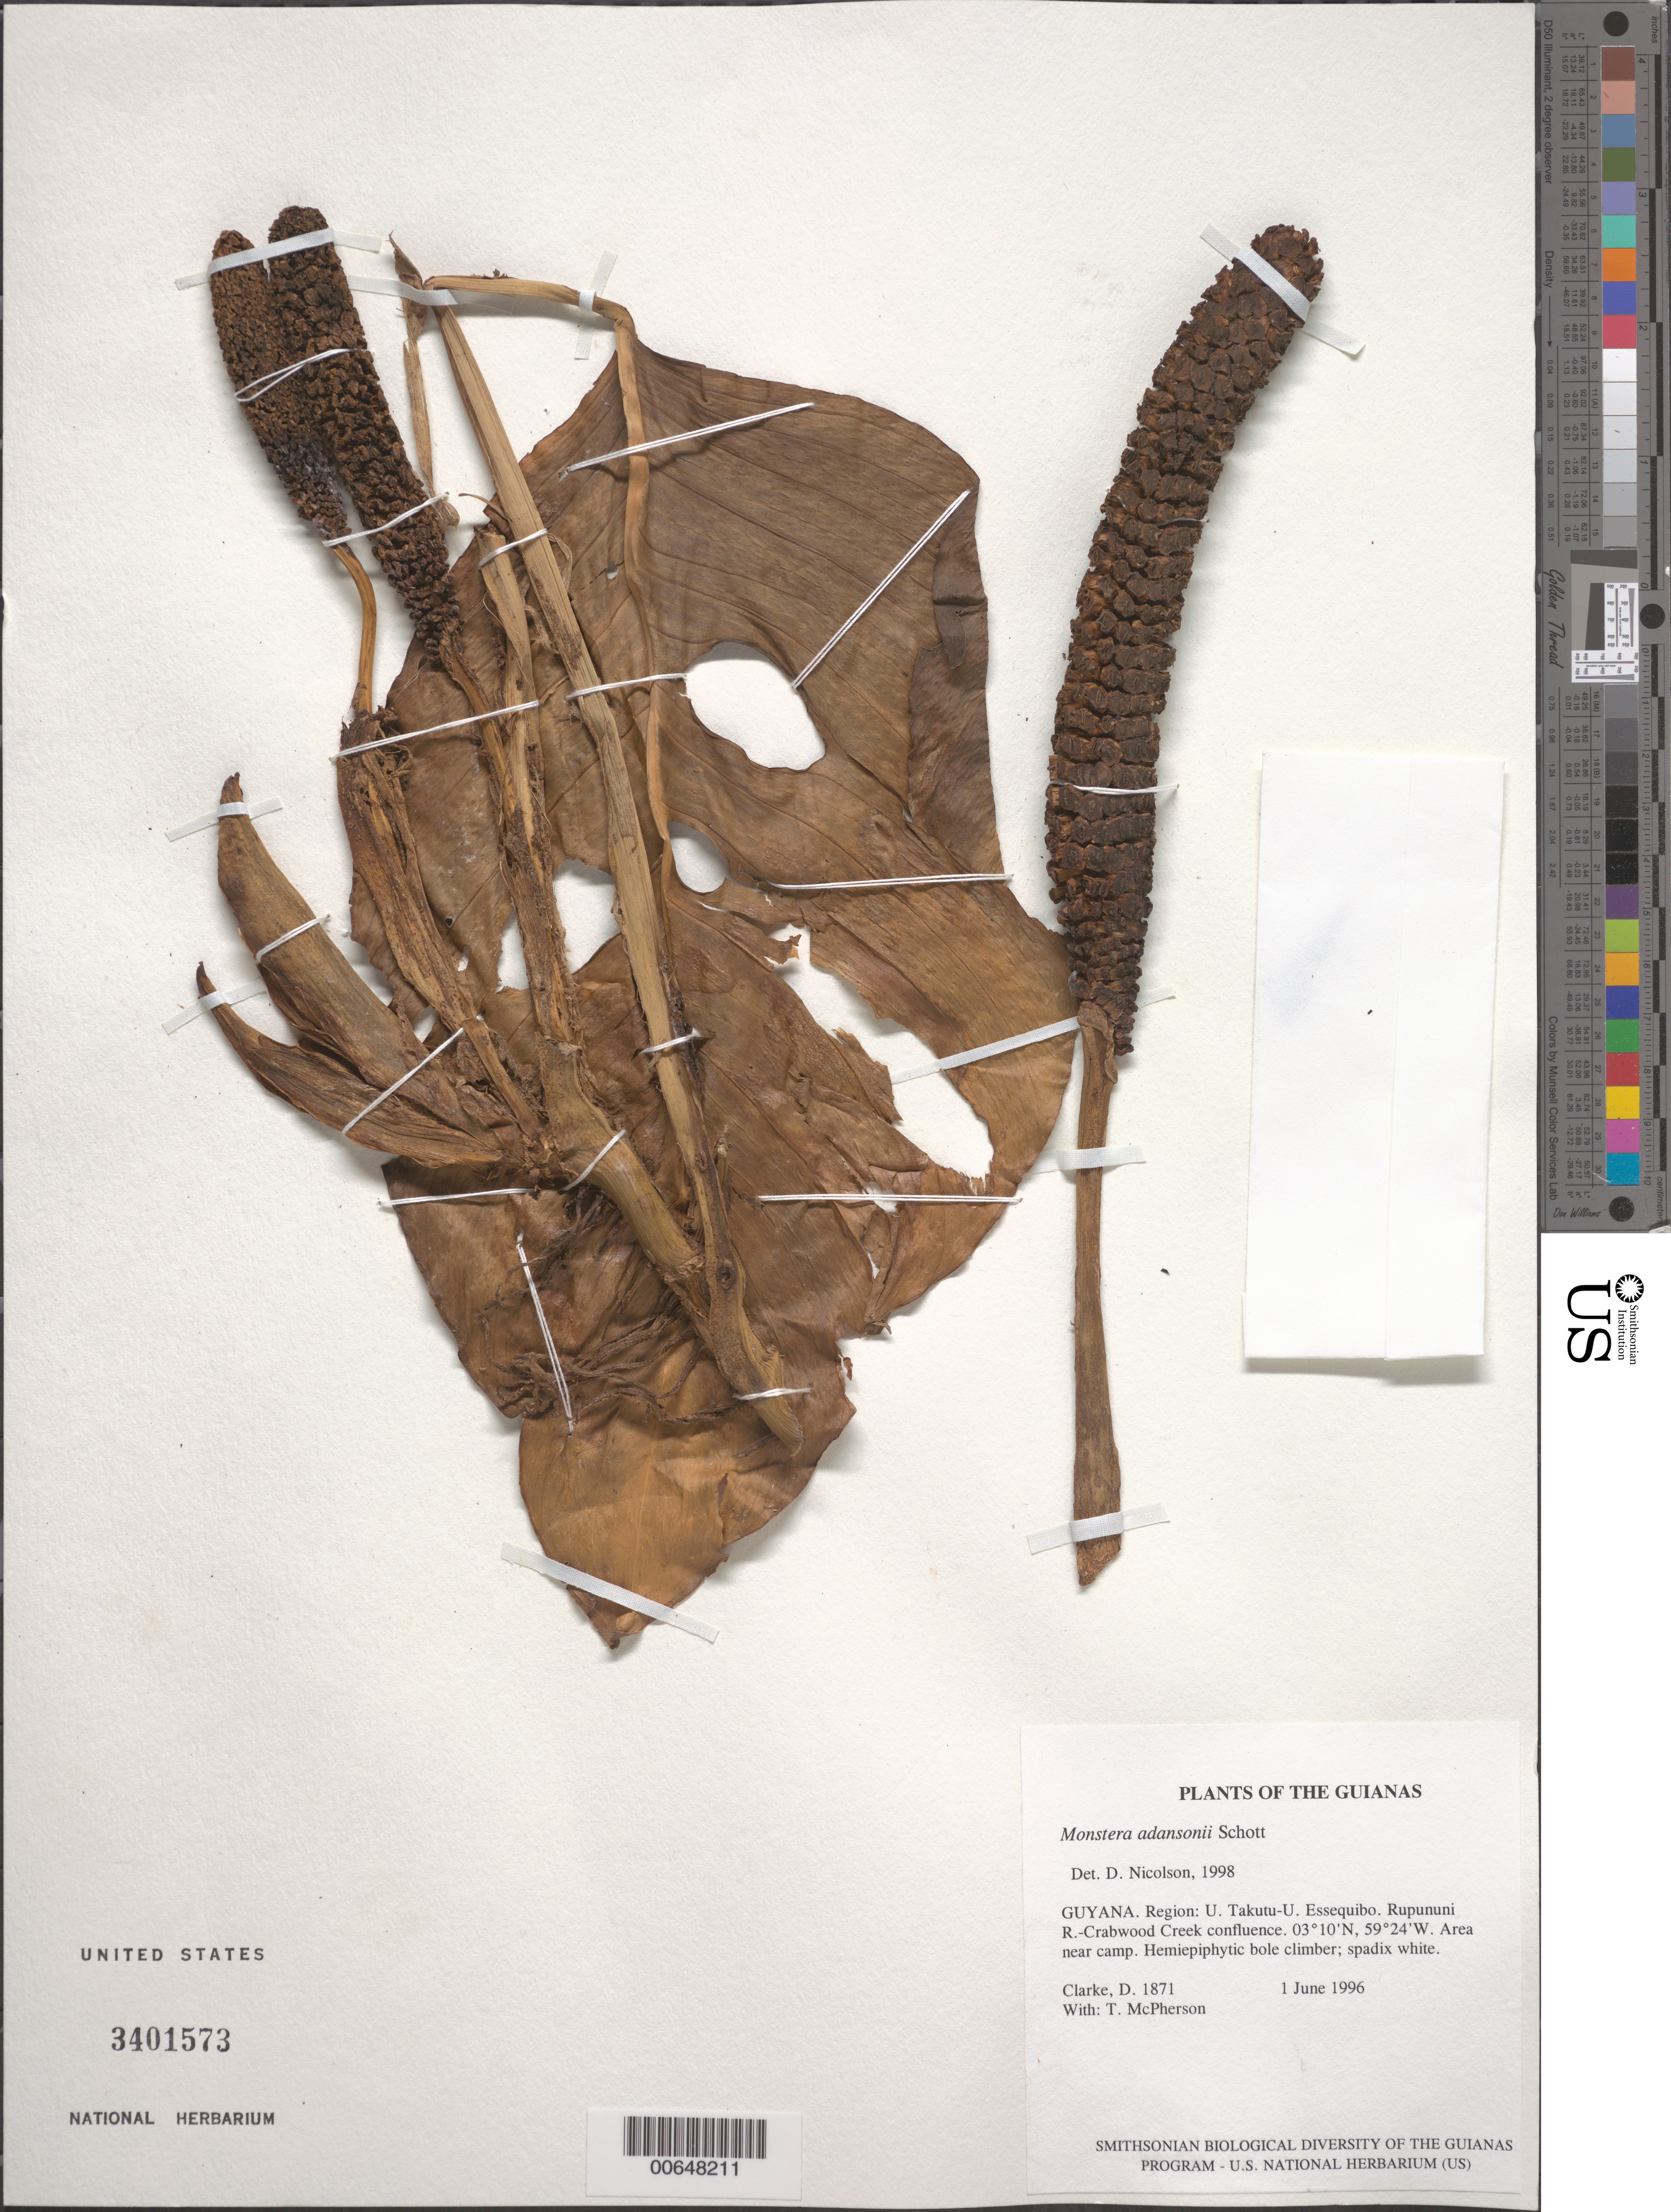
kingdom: Plantae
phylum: Tracheophyta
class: Liliopsida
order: Alismatales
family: Araceae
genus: Monstera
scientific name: Monstera adansonii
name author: Schott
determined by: Nicolson, Dan H.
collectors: H. D. Clarke & T. McPherson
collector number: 1871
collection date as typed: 1 June 1996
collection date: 1996-06-01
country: Guyana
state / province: U. Takutu-U. Essequibo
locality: Rupununi R.-Crabwood Creek confluence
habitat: Area near camp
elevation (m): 100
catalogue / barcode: US 3401573